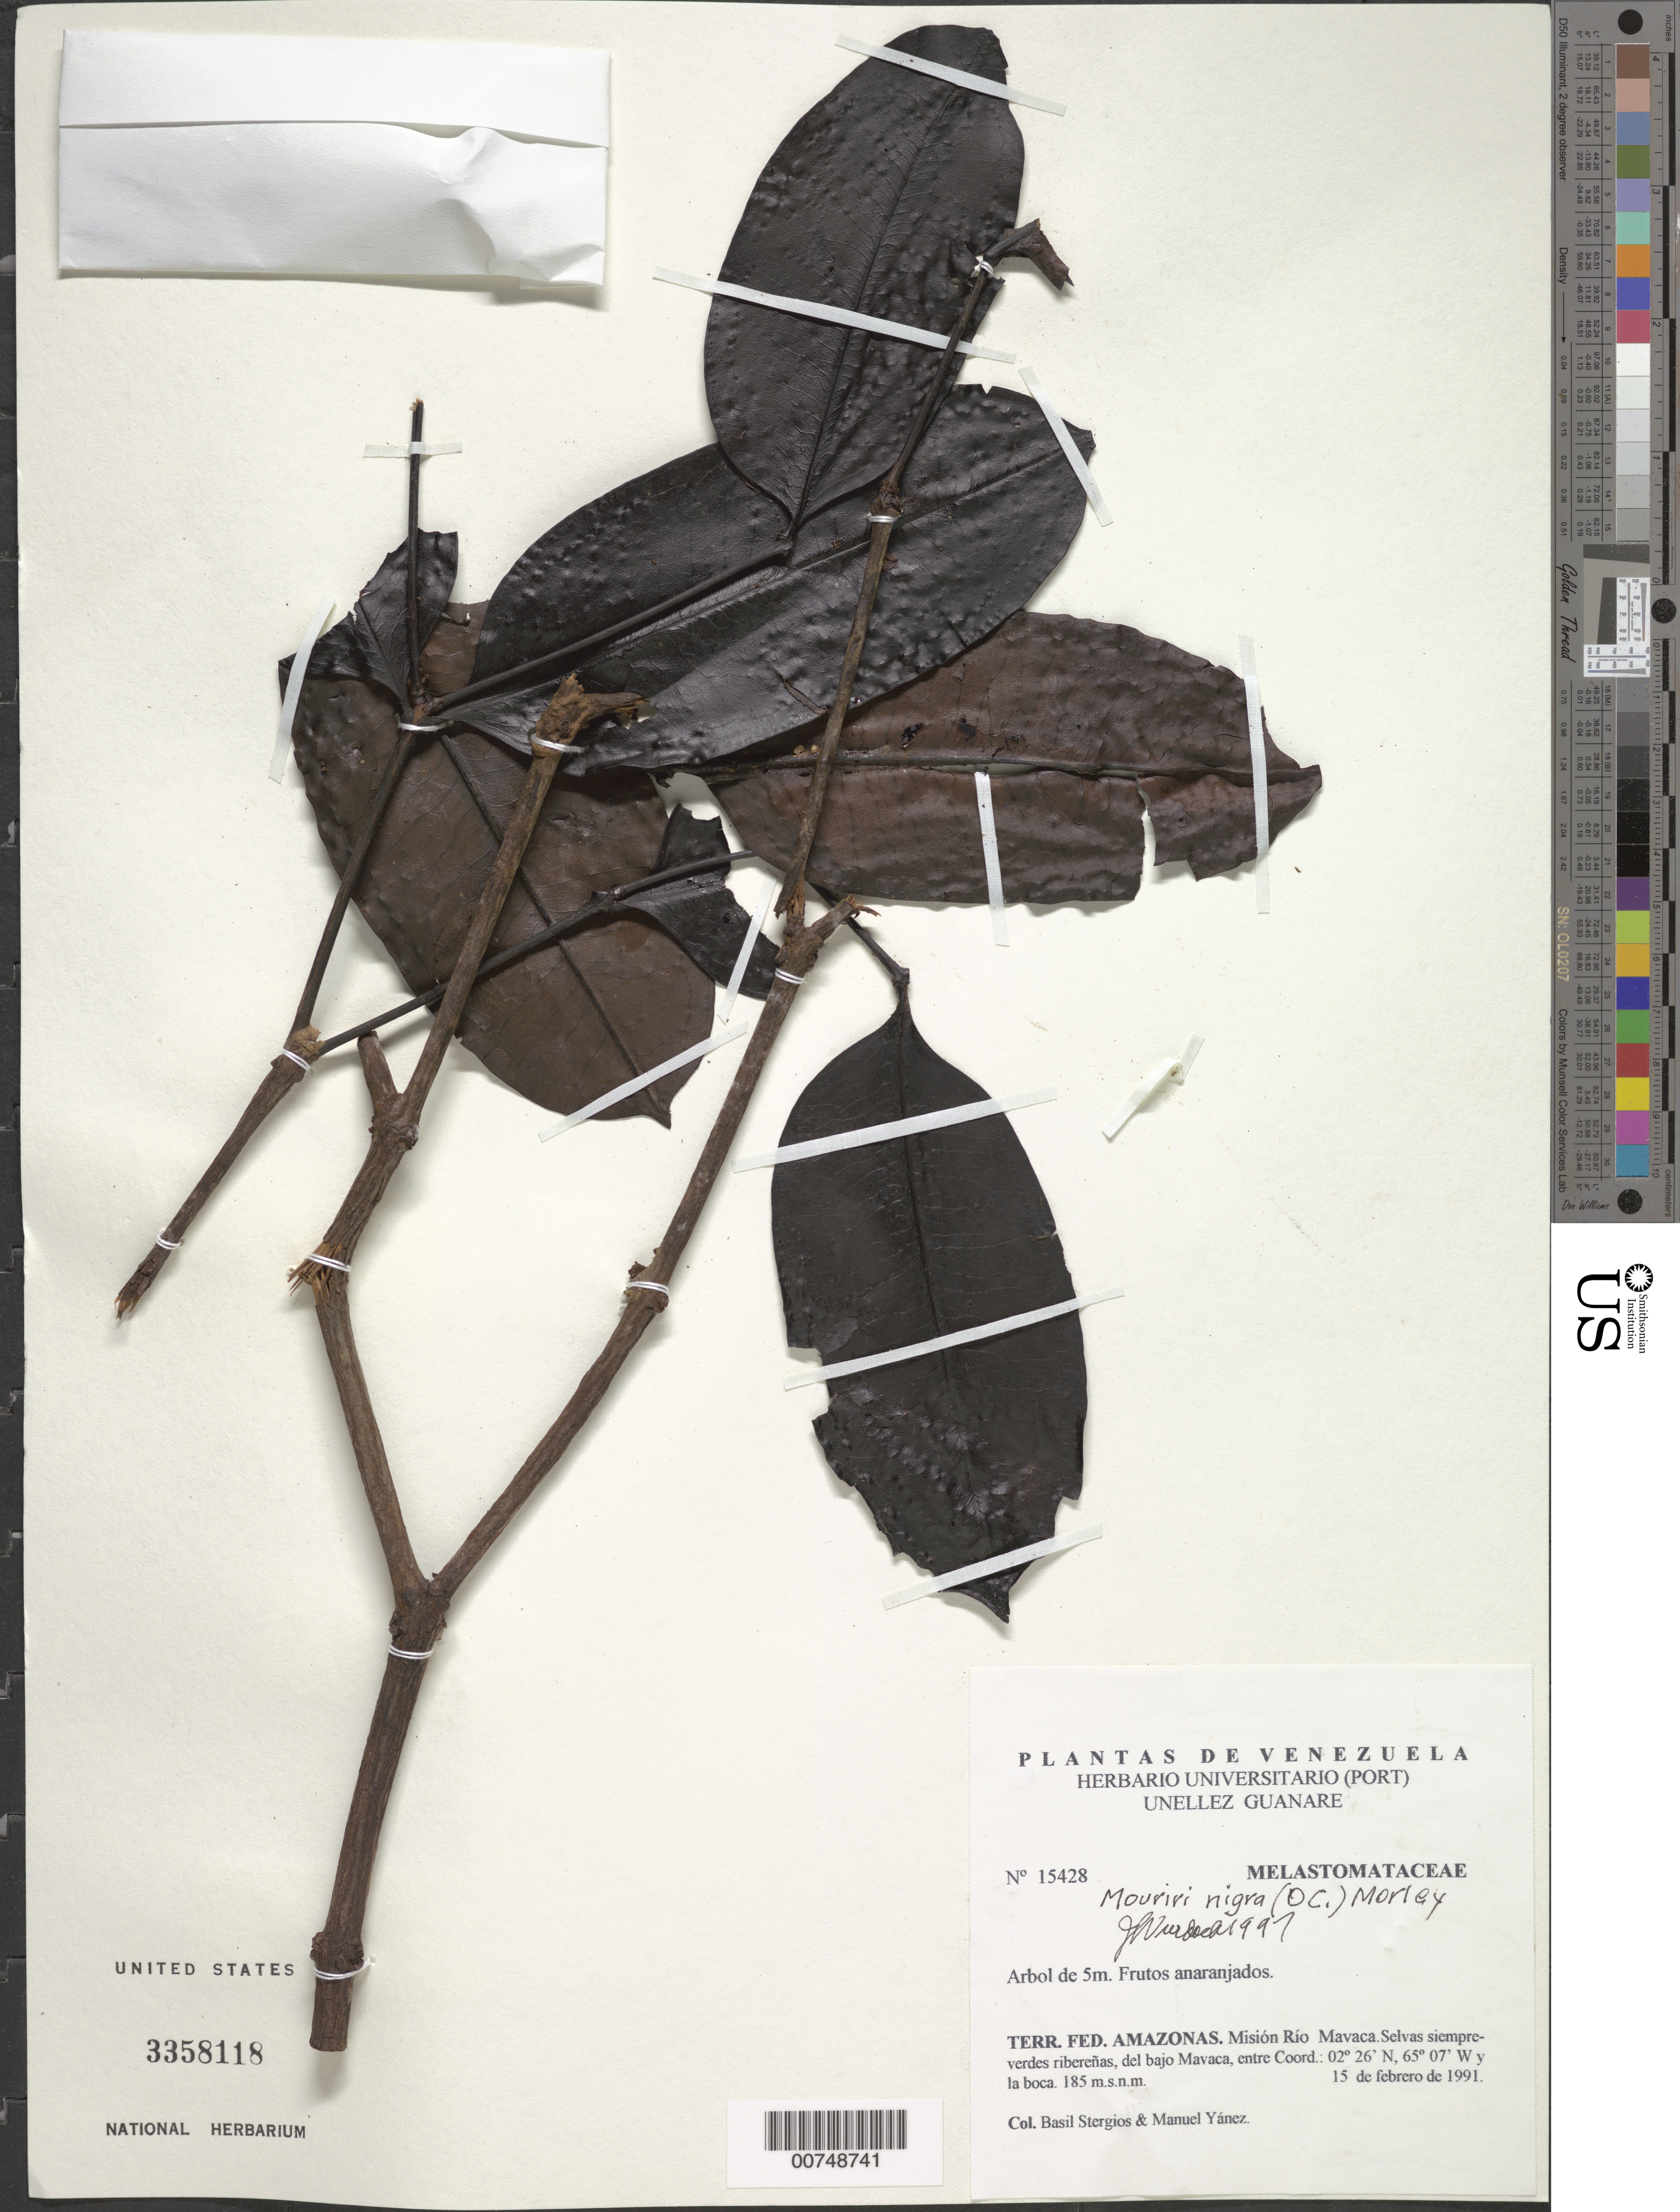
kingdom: Plantae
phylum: Tracheophyta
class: Magnoliopsida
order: Myrtales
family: Melastomataceae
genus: Mouriri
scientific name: Mouriri nigra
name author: (DC.) Morley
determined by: Wurdack, John J., (US), US (UNITED STATES)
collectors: B. G. Stergios & M. Yanez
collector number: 15428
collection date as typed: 15-Feb-91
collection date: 1991-02-15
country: Venezuela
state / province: Amazonas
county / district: Río Negro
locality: Mision Río Mavaca; del bajo Mavaca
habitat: Selvas siempre-verdes riberenas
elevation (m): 185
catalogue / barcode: US 3358118